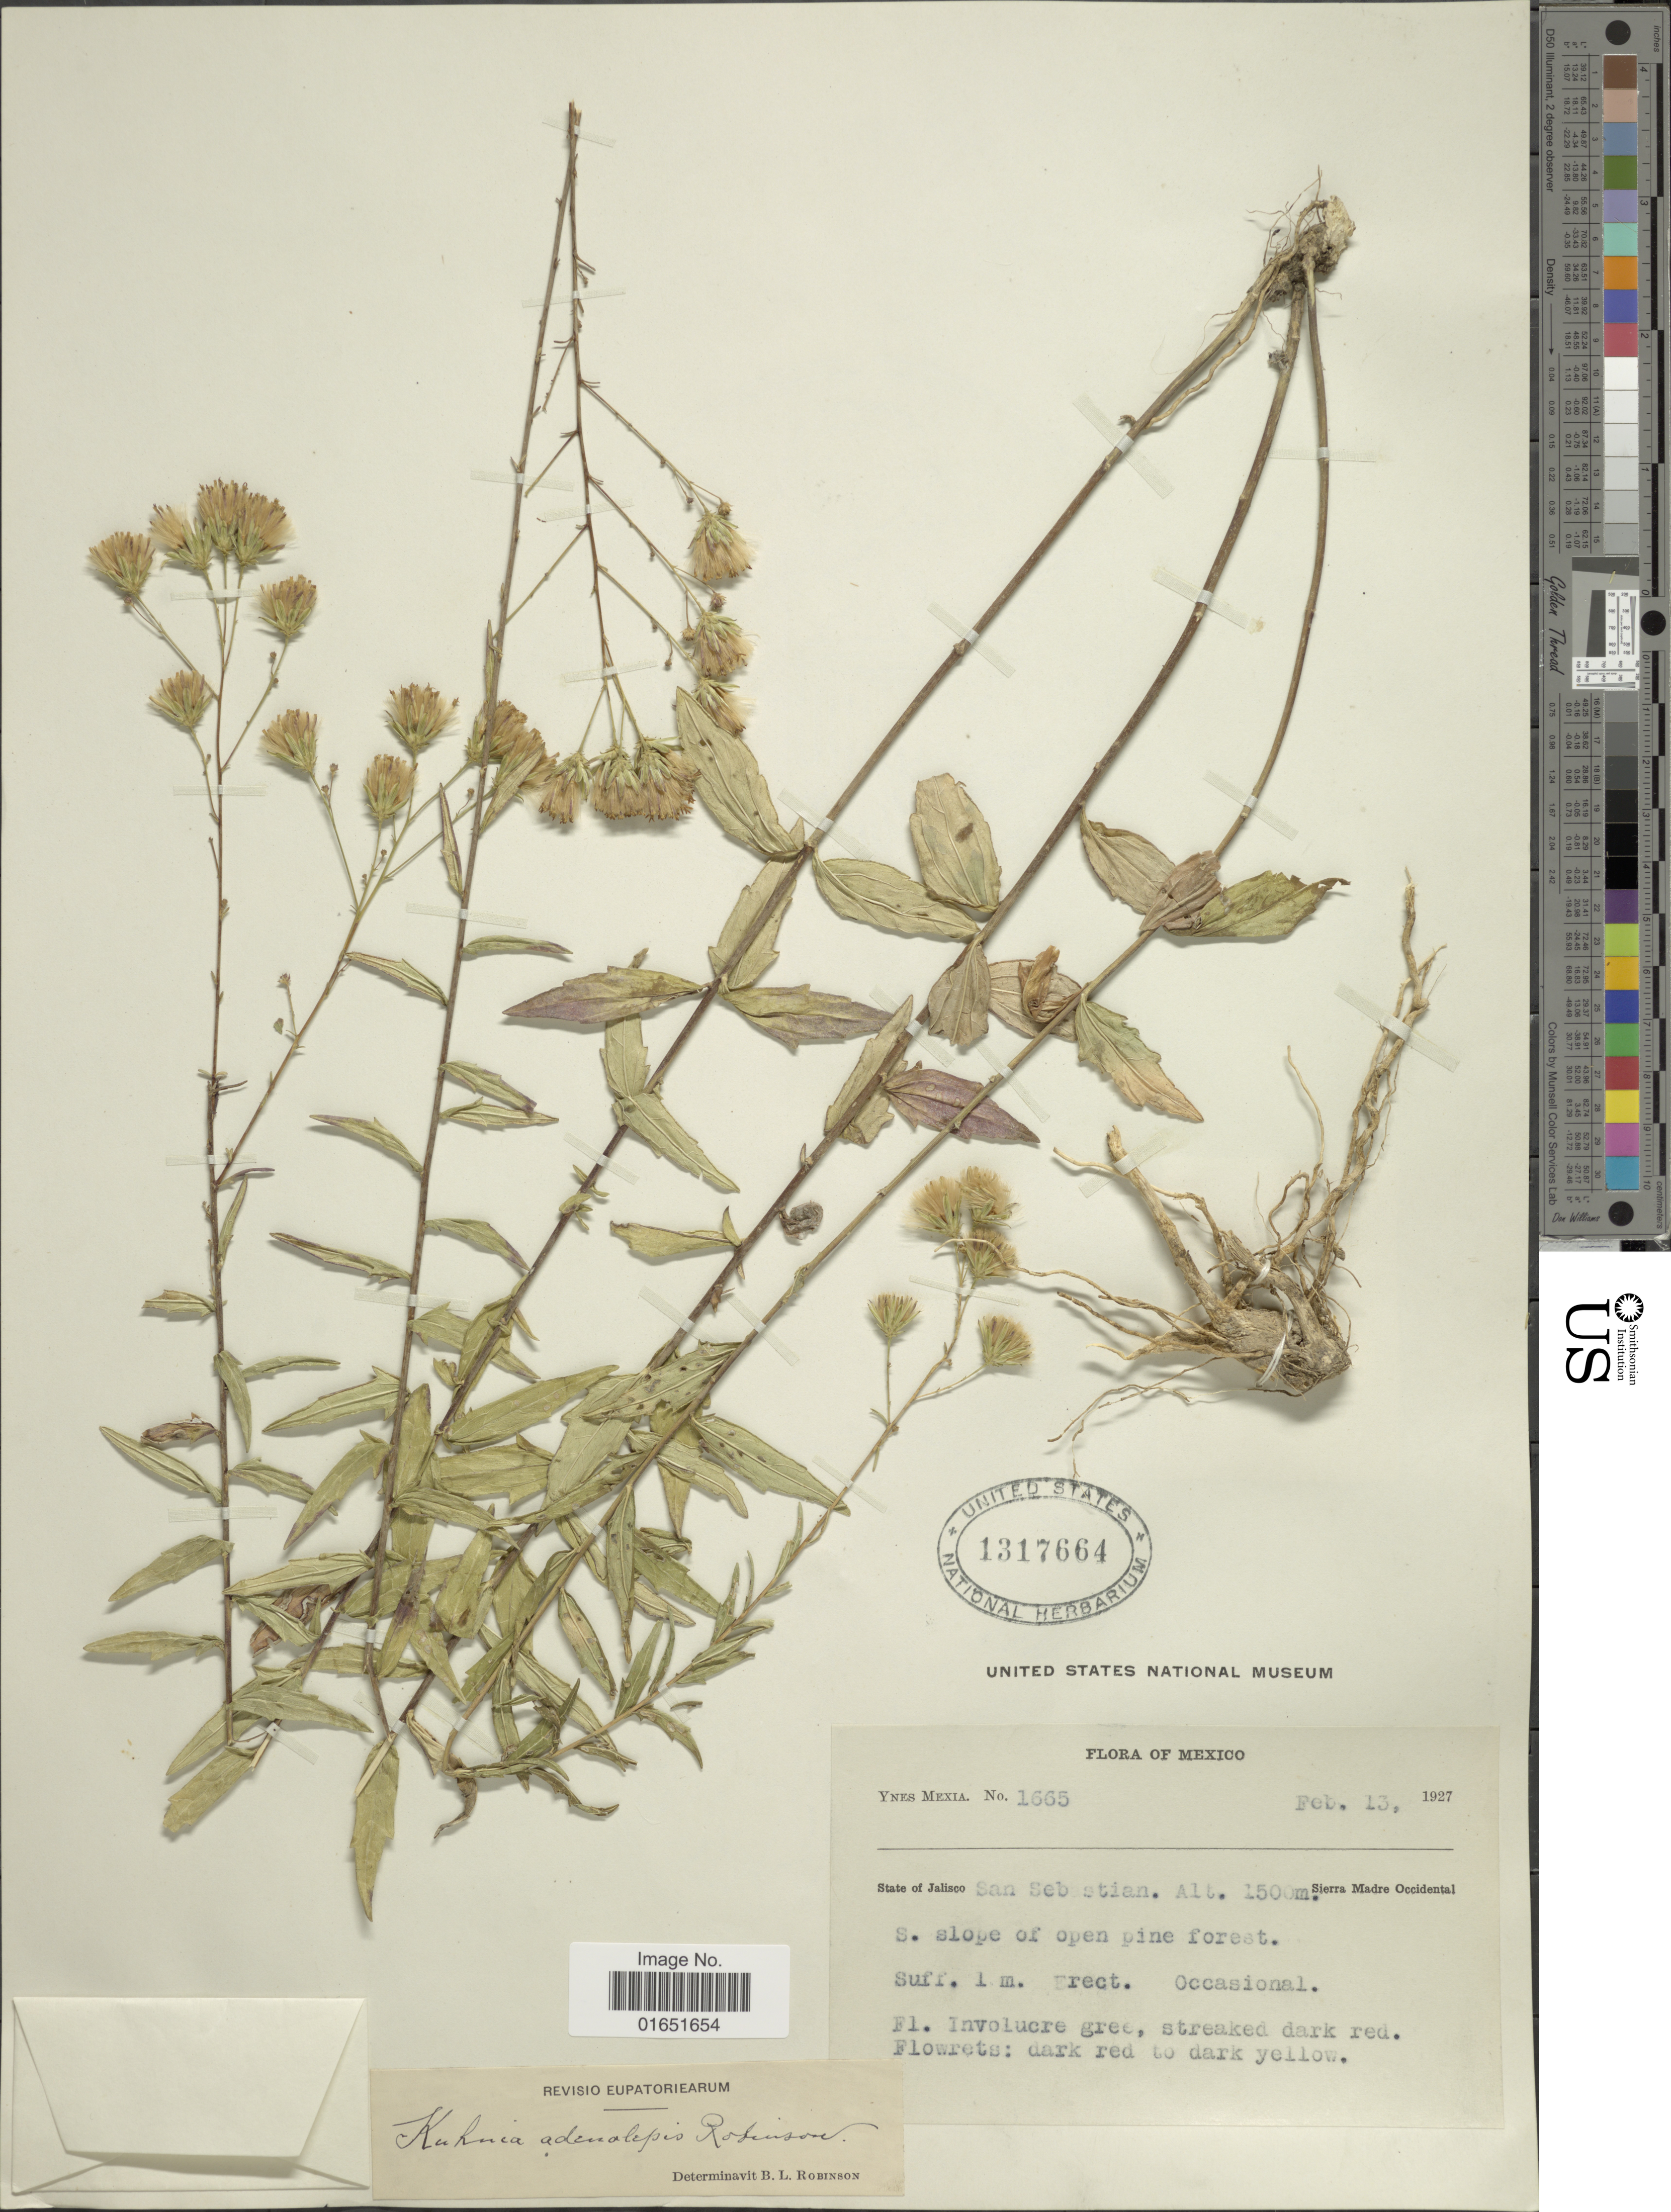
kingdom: Plantae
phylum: Tracheophyta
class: Magnoliopsida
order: Asterales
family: Asteraceae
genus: Brickellia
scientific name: Brickellia adenolepis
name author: (B.L. Rob.) Shinners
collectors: Y. Mexia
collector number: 1665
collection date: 1927-02-13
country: Mexico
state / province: Jalisco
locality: San Sebastian, Sierra Madre Occidental, S. slope of open pine forest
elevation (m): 1500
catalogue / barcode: US 1317664